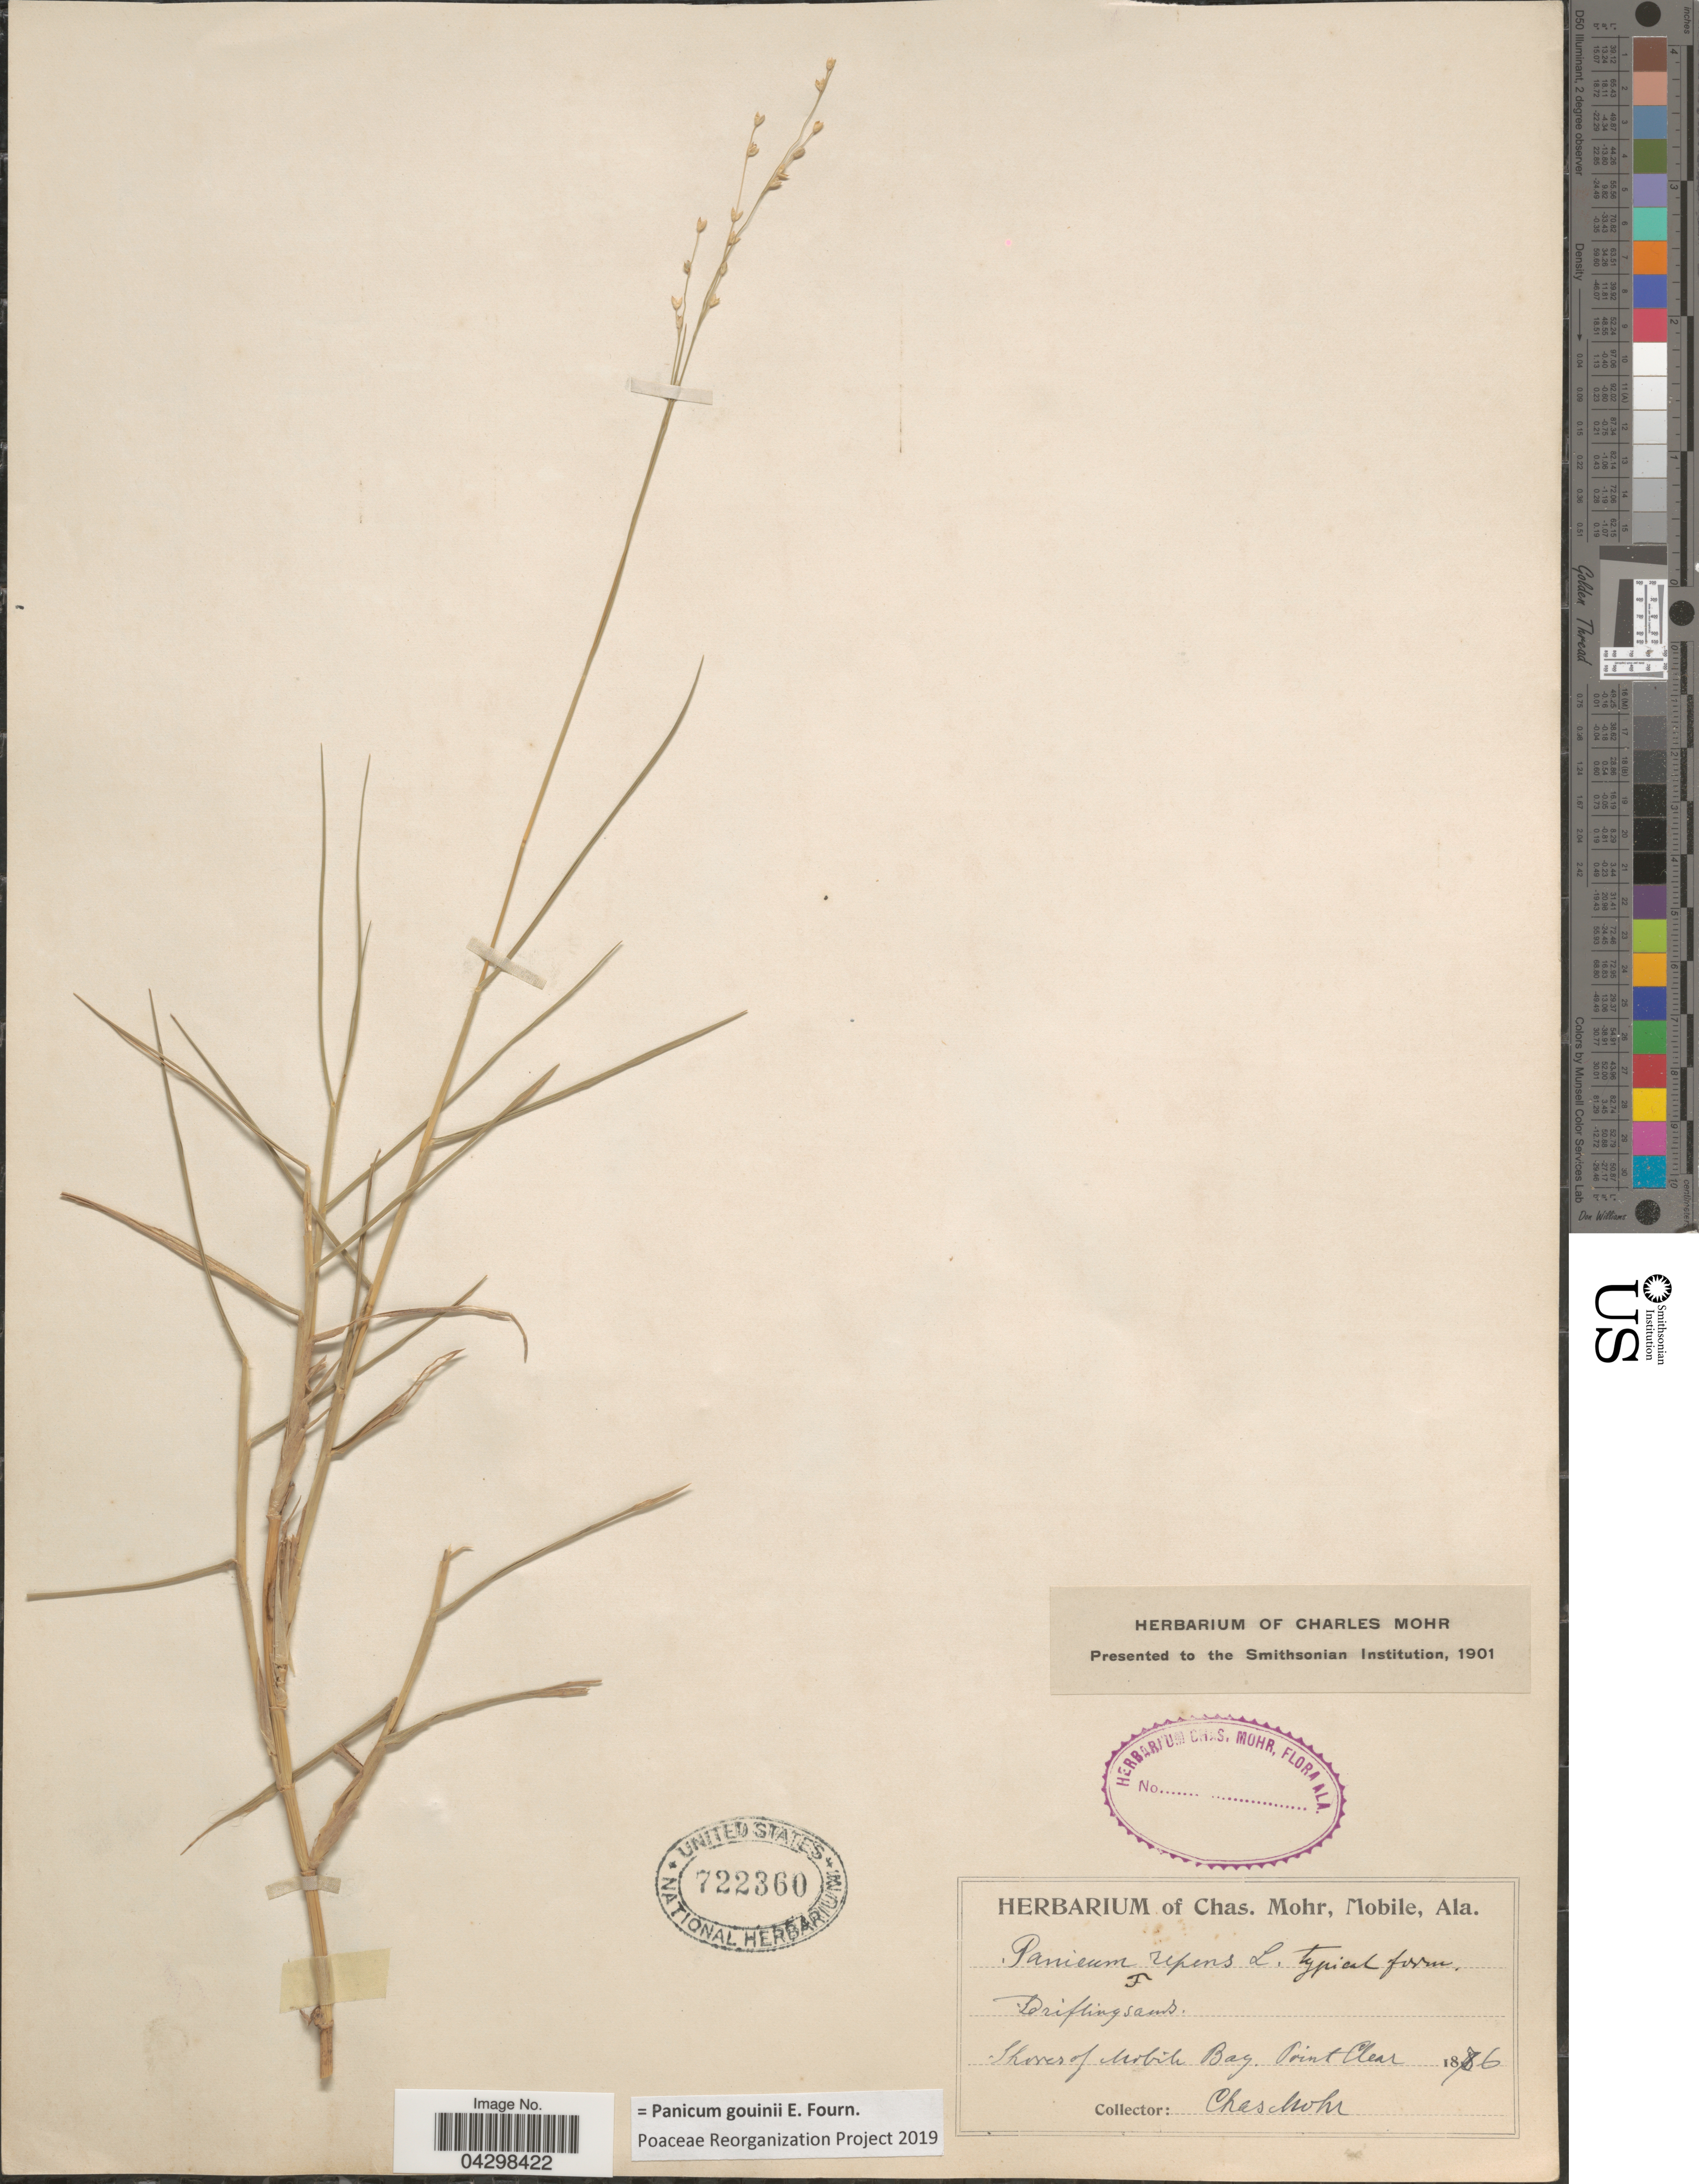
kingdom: Plantae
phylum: Tracheophyta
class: Liliopsida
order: Poales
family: Poaceae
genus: Panicum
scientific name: Panicum gouinii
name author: E. Fourn.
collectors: Mohr, C. T. (herbarium)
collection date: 1876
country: United States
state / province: Alabama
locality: Shores of Mobile Bay. Point Clear.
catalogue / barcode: US 722360